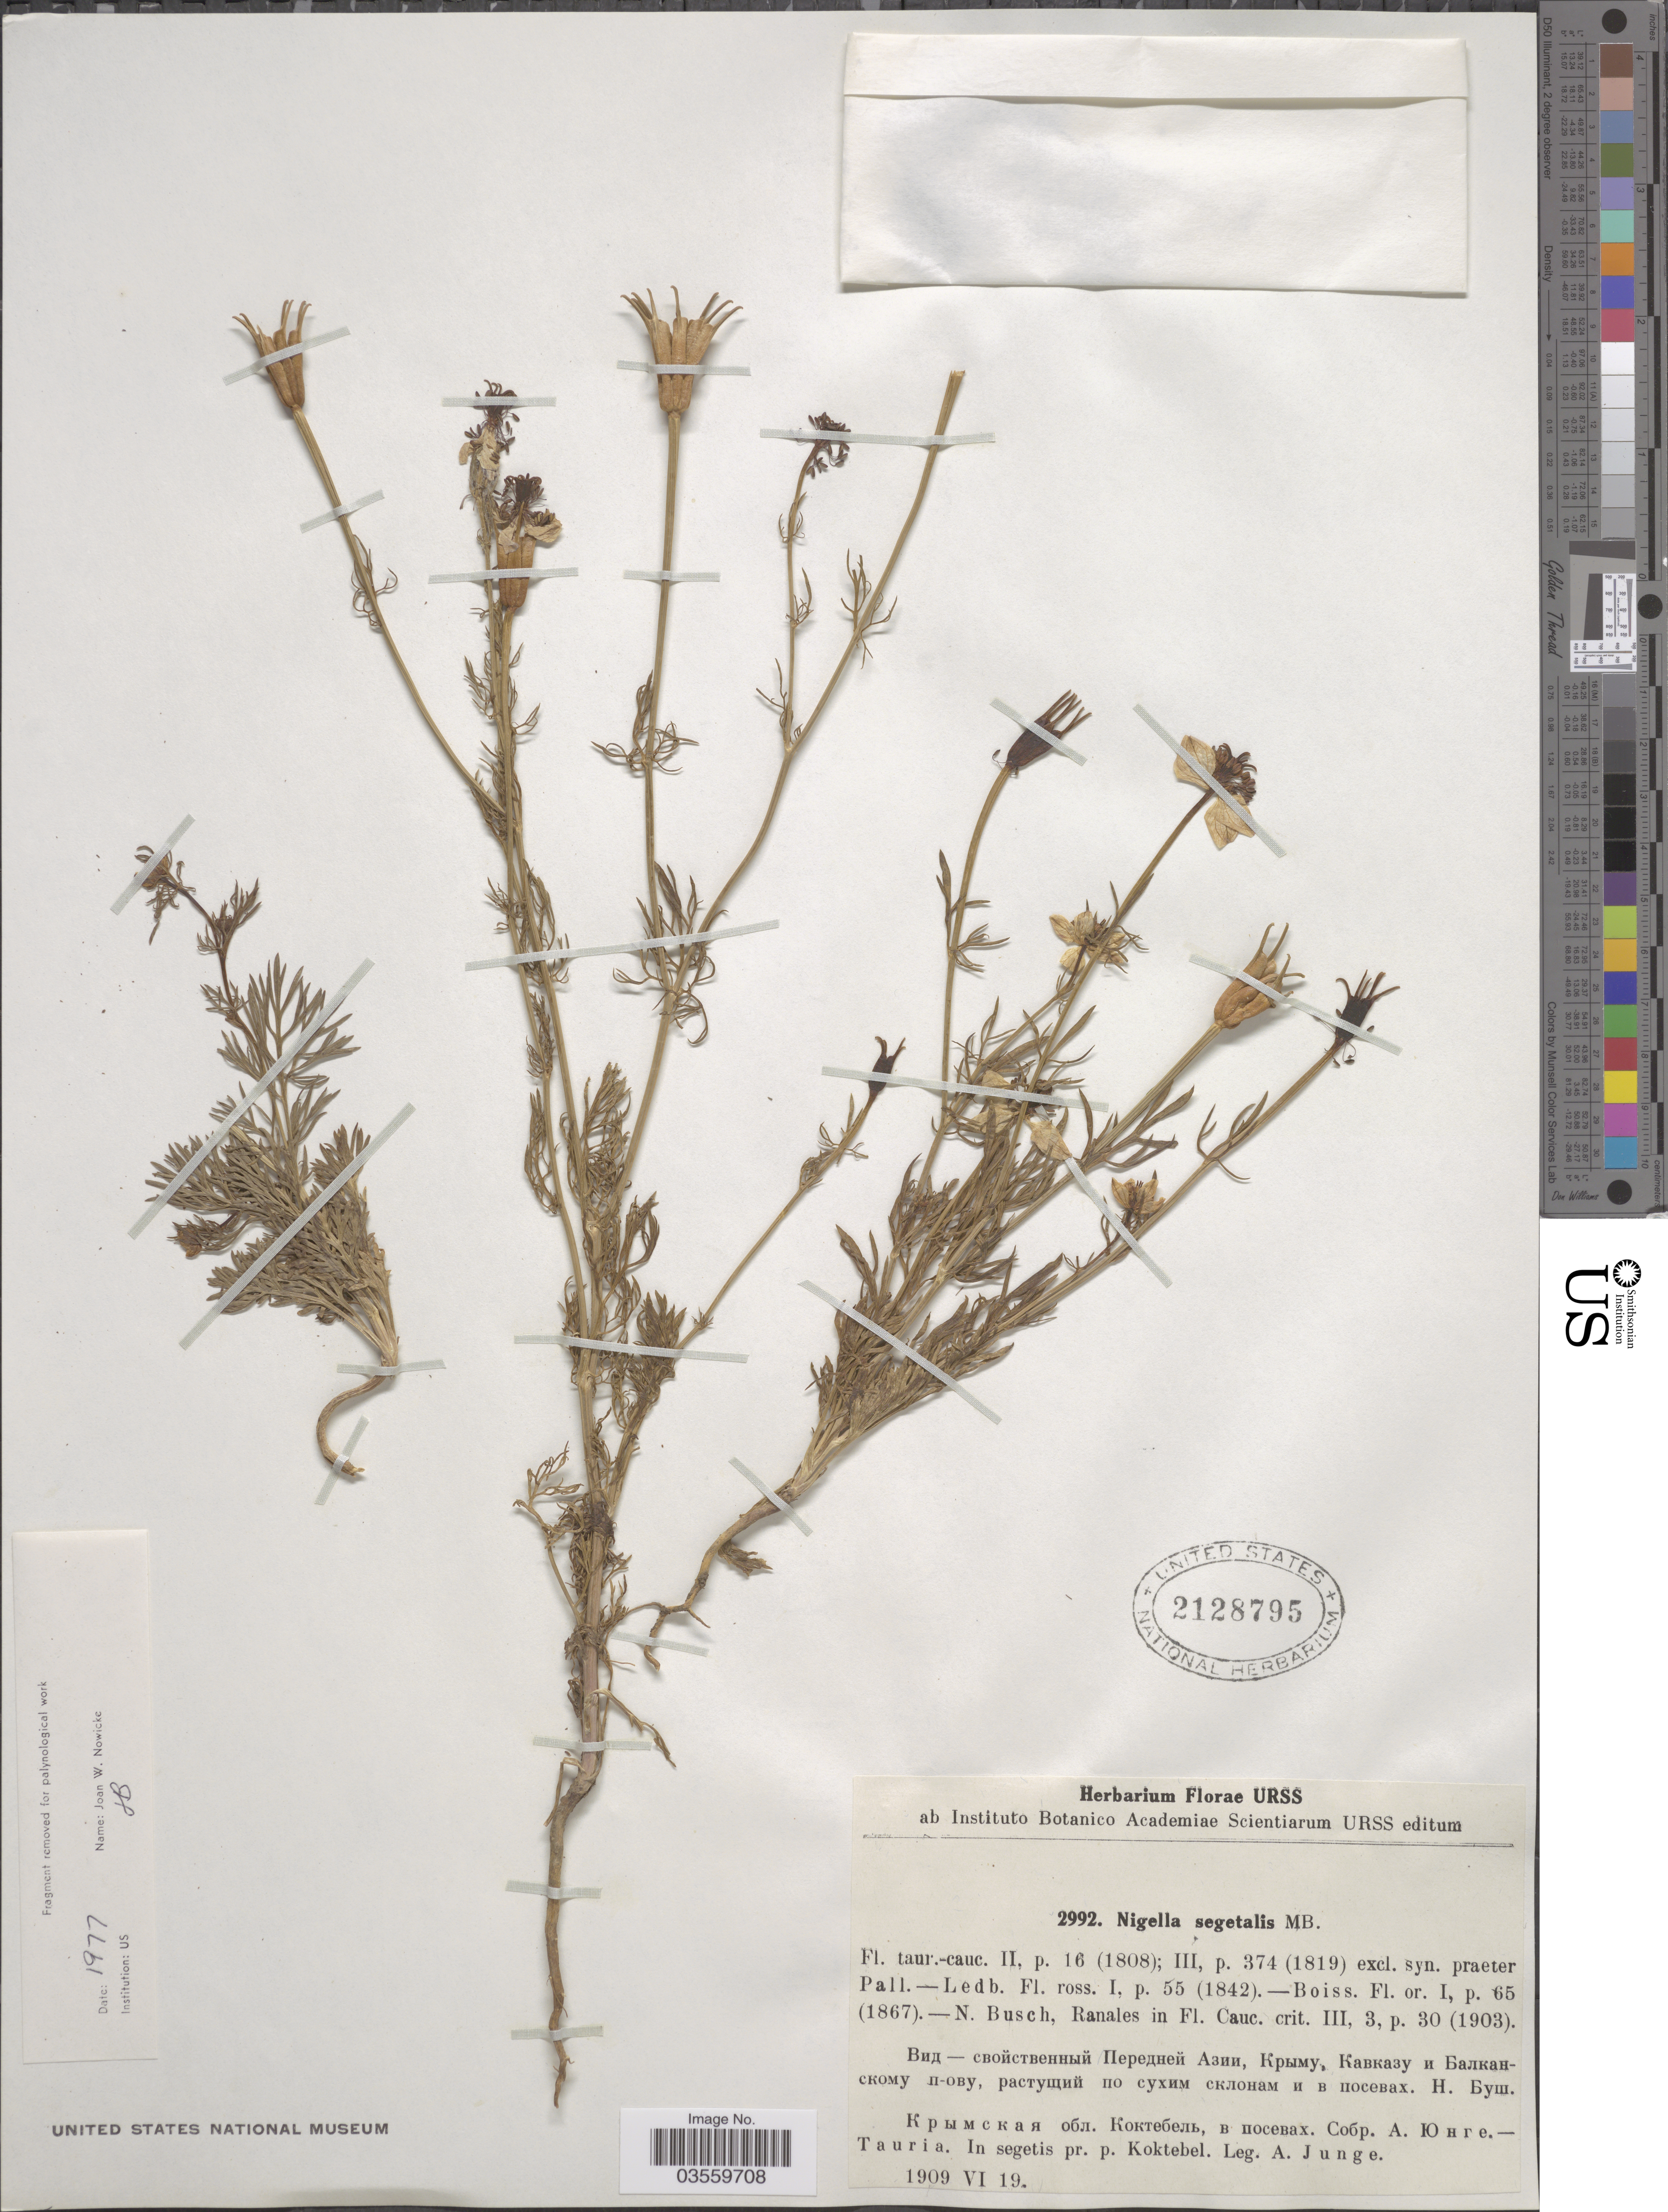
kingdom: Plantae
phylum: Tracheophyta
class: Magnoliopsida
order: Ranunculales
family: Ranunculaceae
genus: Nigella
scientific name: Nigella segetalis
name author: M. Bieb.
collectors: A. Junge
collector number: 2992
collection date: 1909-06-19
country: Ukraine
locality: Tauria. In segetis pr. p. Koktebel.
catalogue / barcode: US 2128795